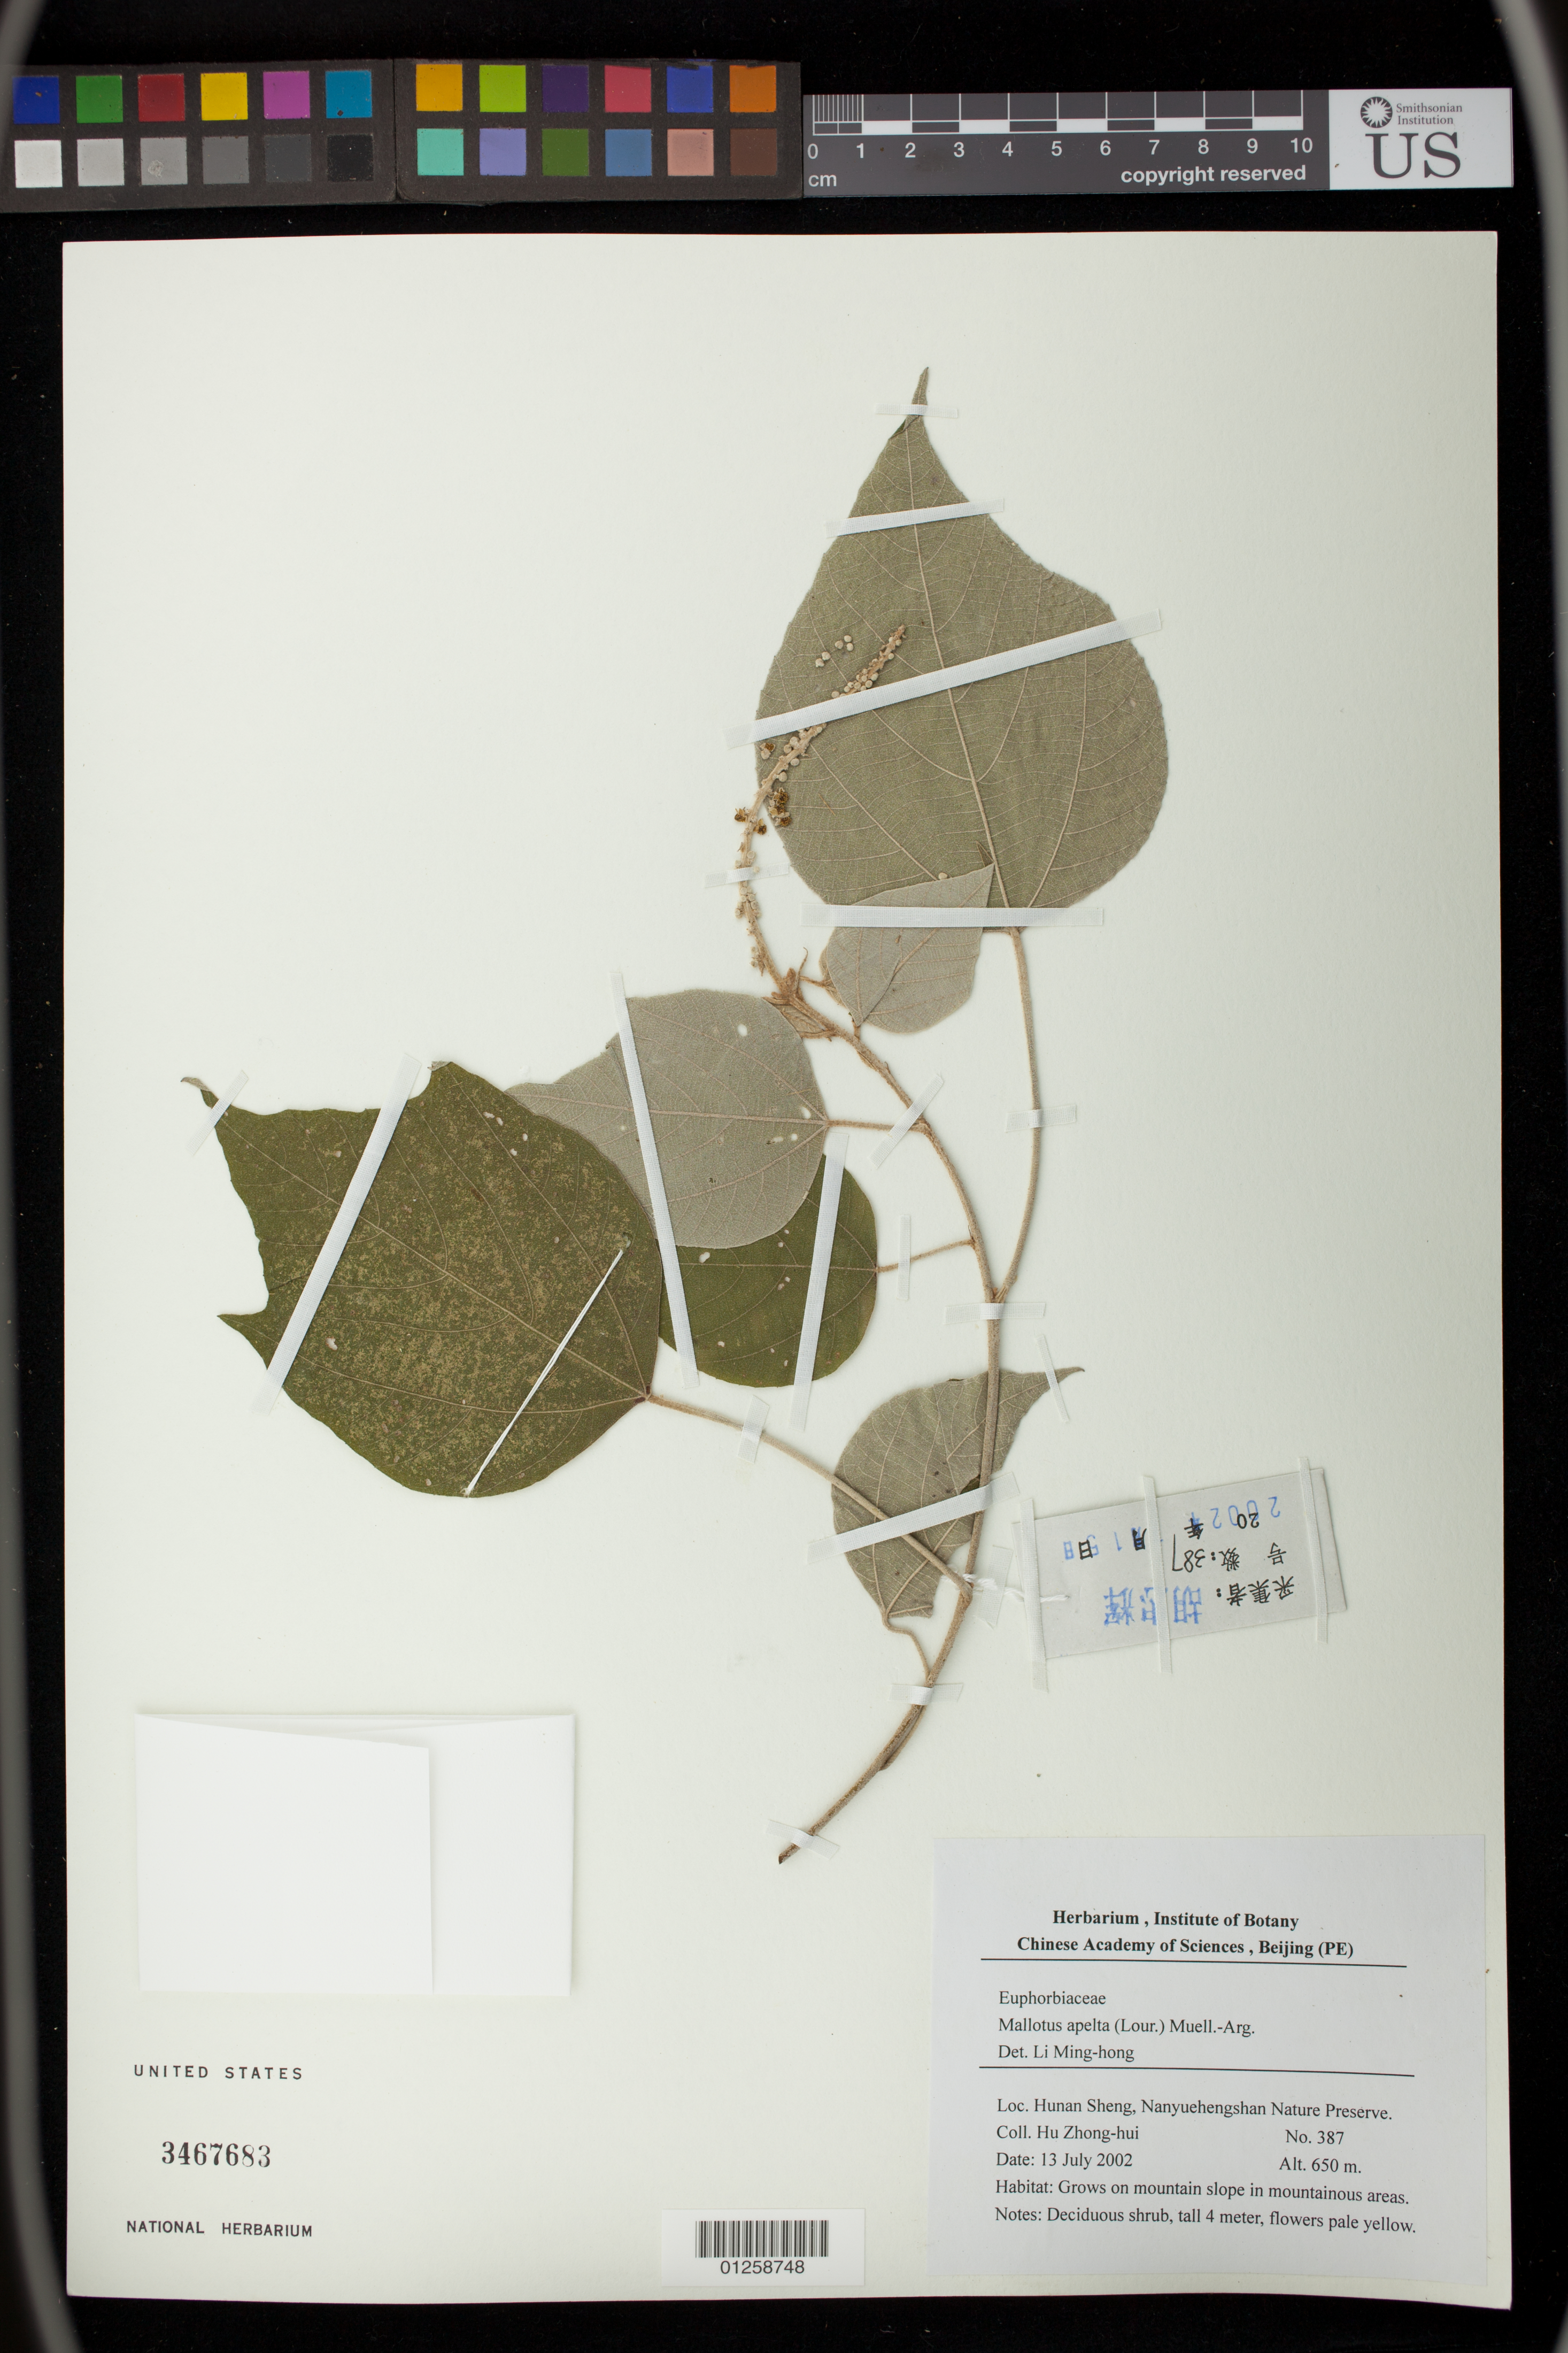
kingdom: Plantae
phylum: Tracheophyta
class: Magnoliopsida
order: Malpighiales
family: Euphorbiaceae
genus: Mallotus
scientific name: Mallotus apelta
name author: (Lour.) Müll. Arg.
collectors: Z. H. Hu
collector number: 387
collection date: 2002-07-13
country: China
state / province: Hunan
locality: Hunan Sheng, Nanyuehengshan Nature Preserve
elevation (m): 650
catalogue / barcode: US 3467683